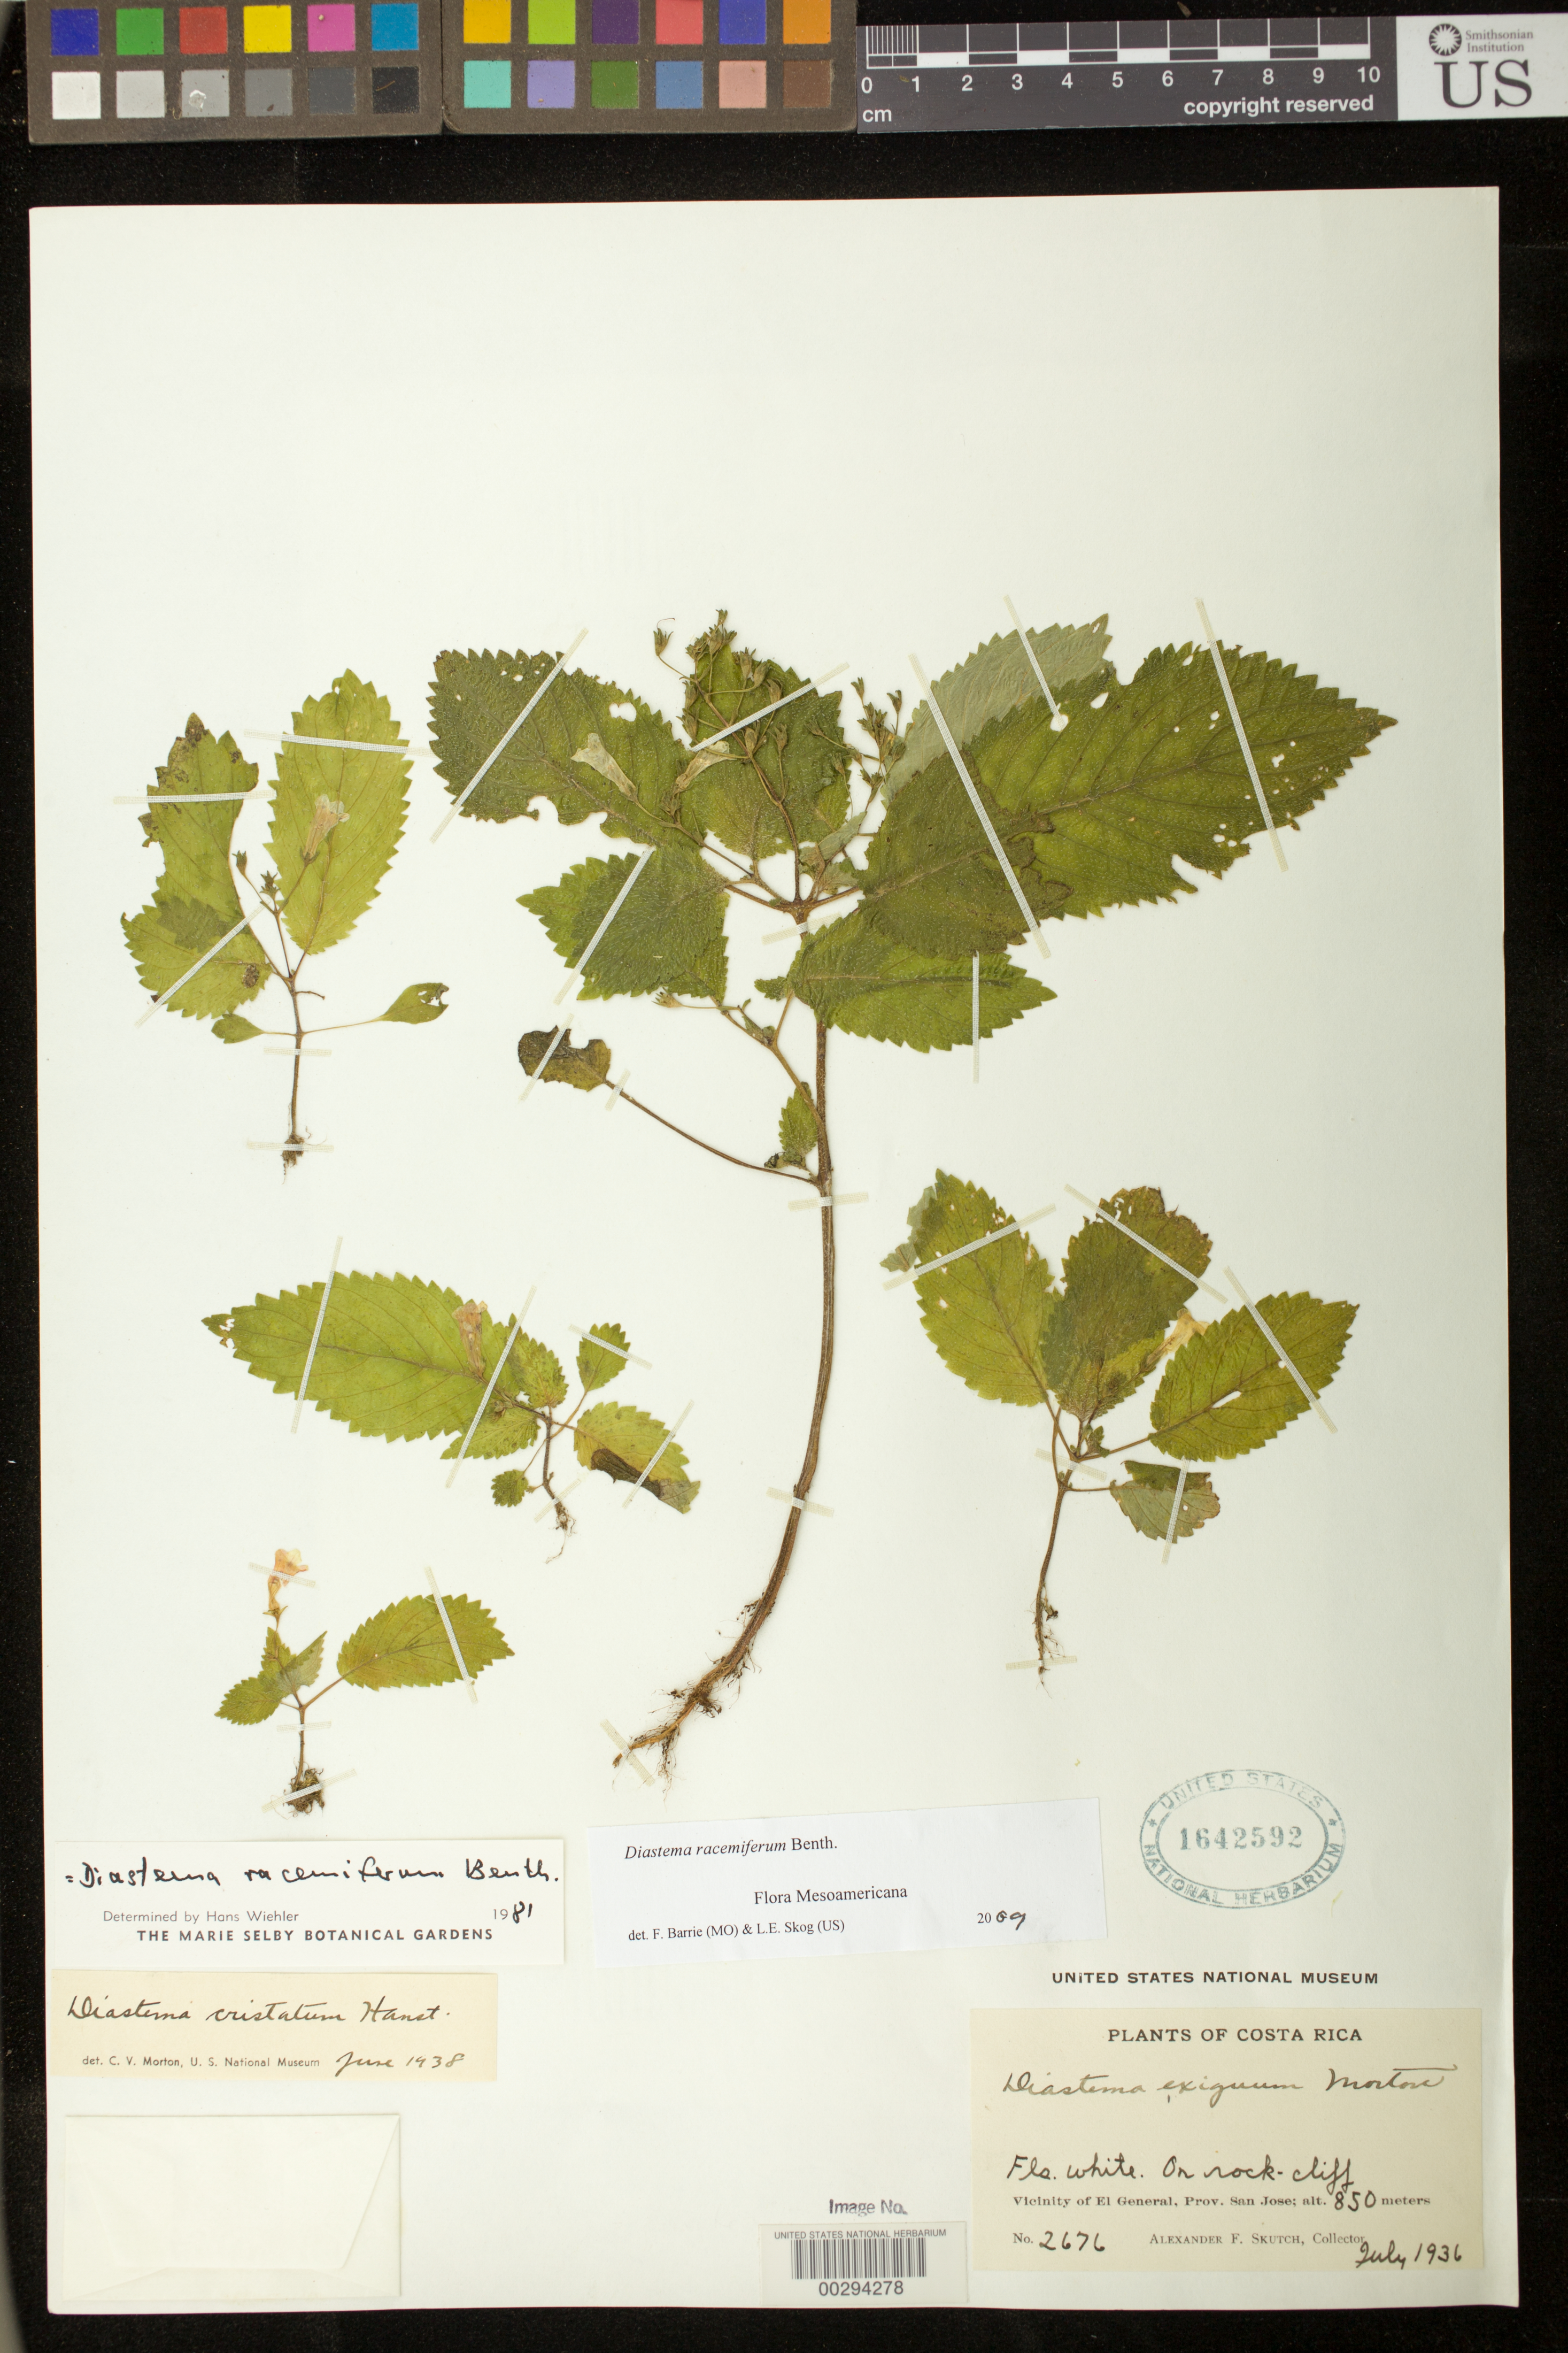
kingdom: Plantae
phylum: Tracheophyta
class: Magnoliopsida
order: Lamiales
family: Gesneriaceae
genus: Diastema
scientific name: Diastema racemiferum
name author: Benth.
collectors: A. F. Skutch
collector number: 2676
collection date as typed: Jul 1936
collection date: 1936-07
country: Costa Rica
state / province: San José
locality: Vicinity of El General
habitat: On rock-cliff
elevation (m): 850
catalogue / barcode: US 1642592